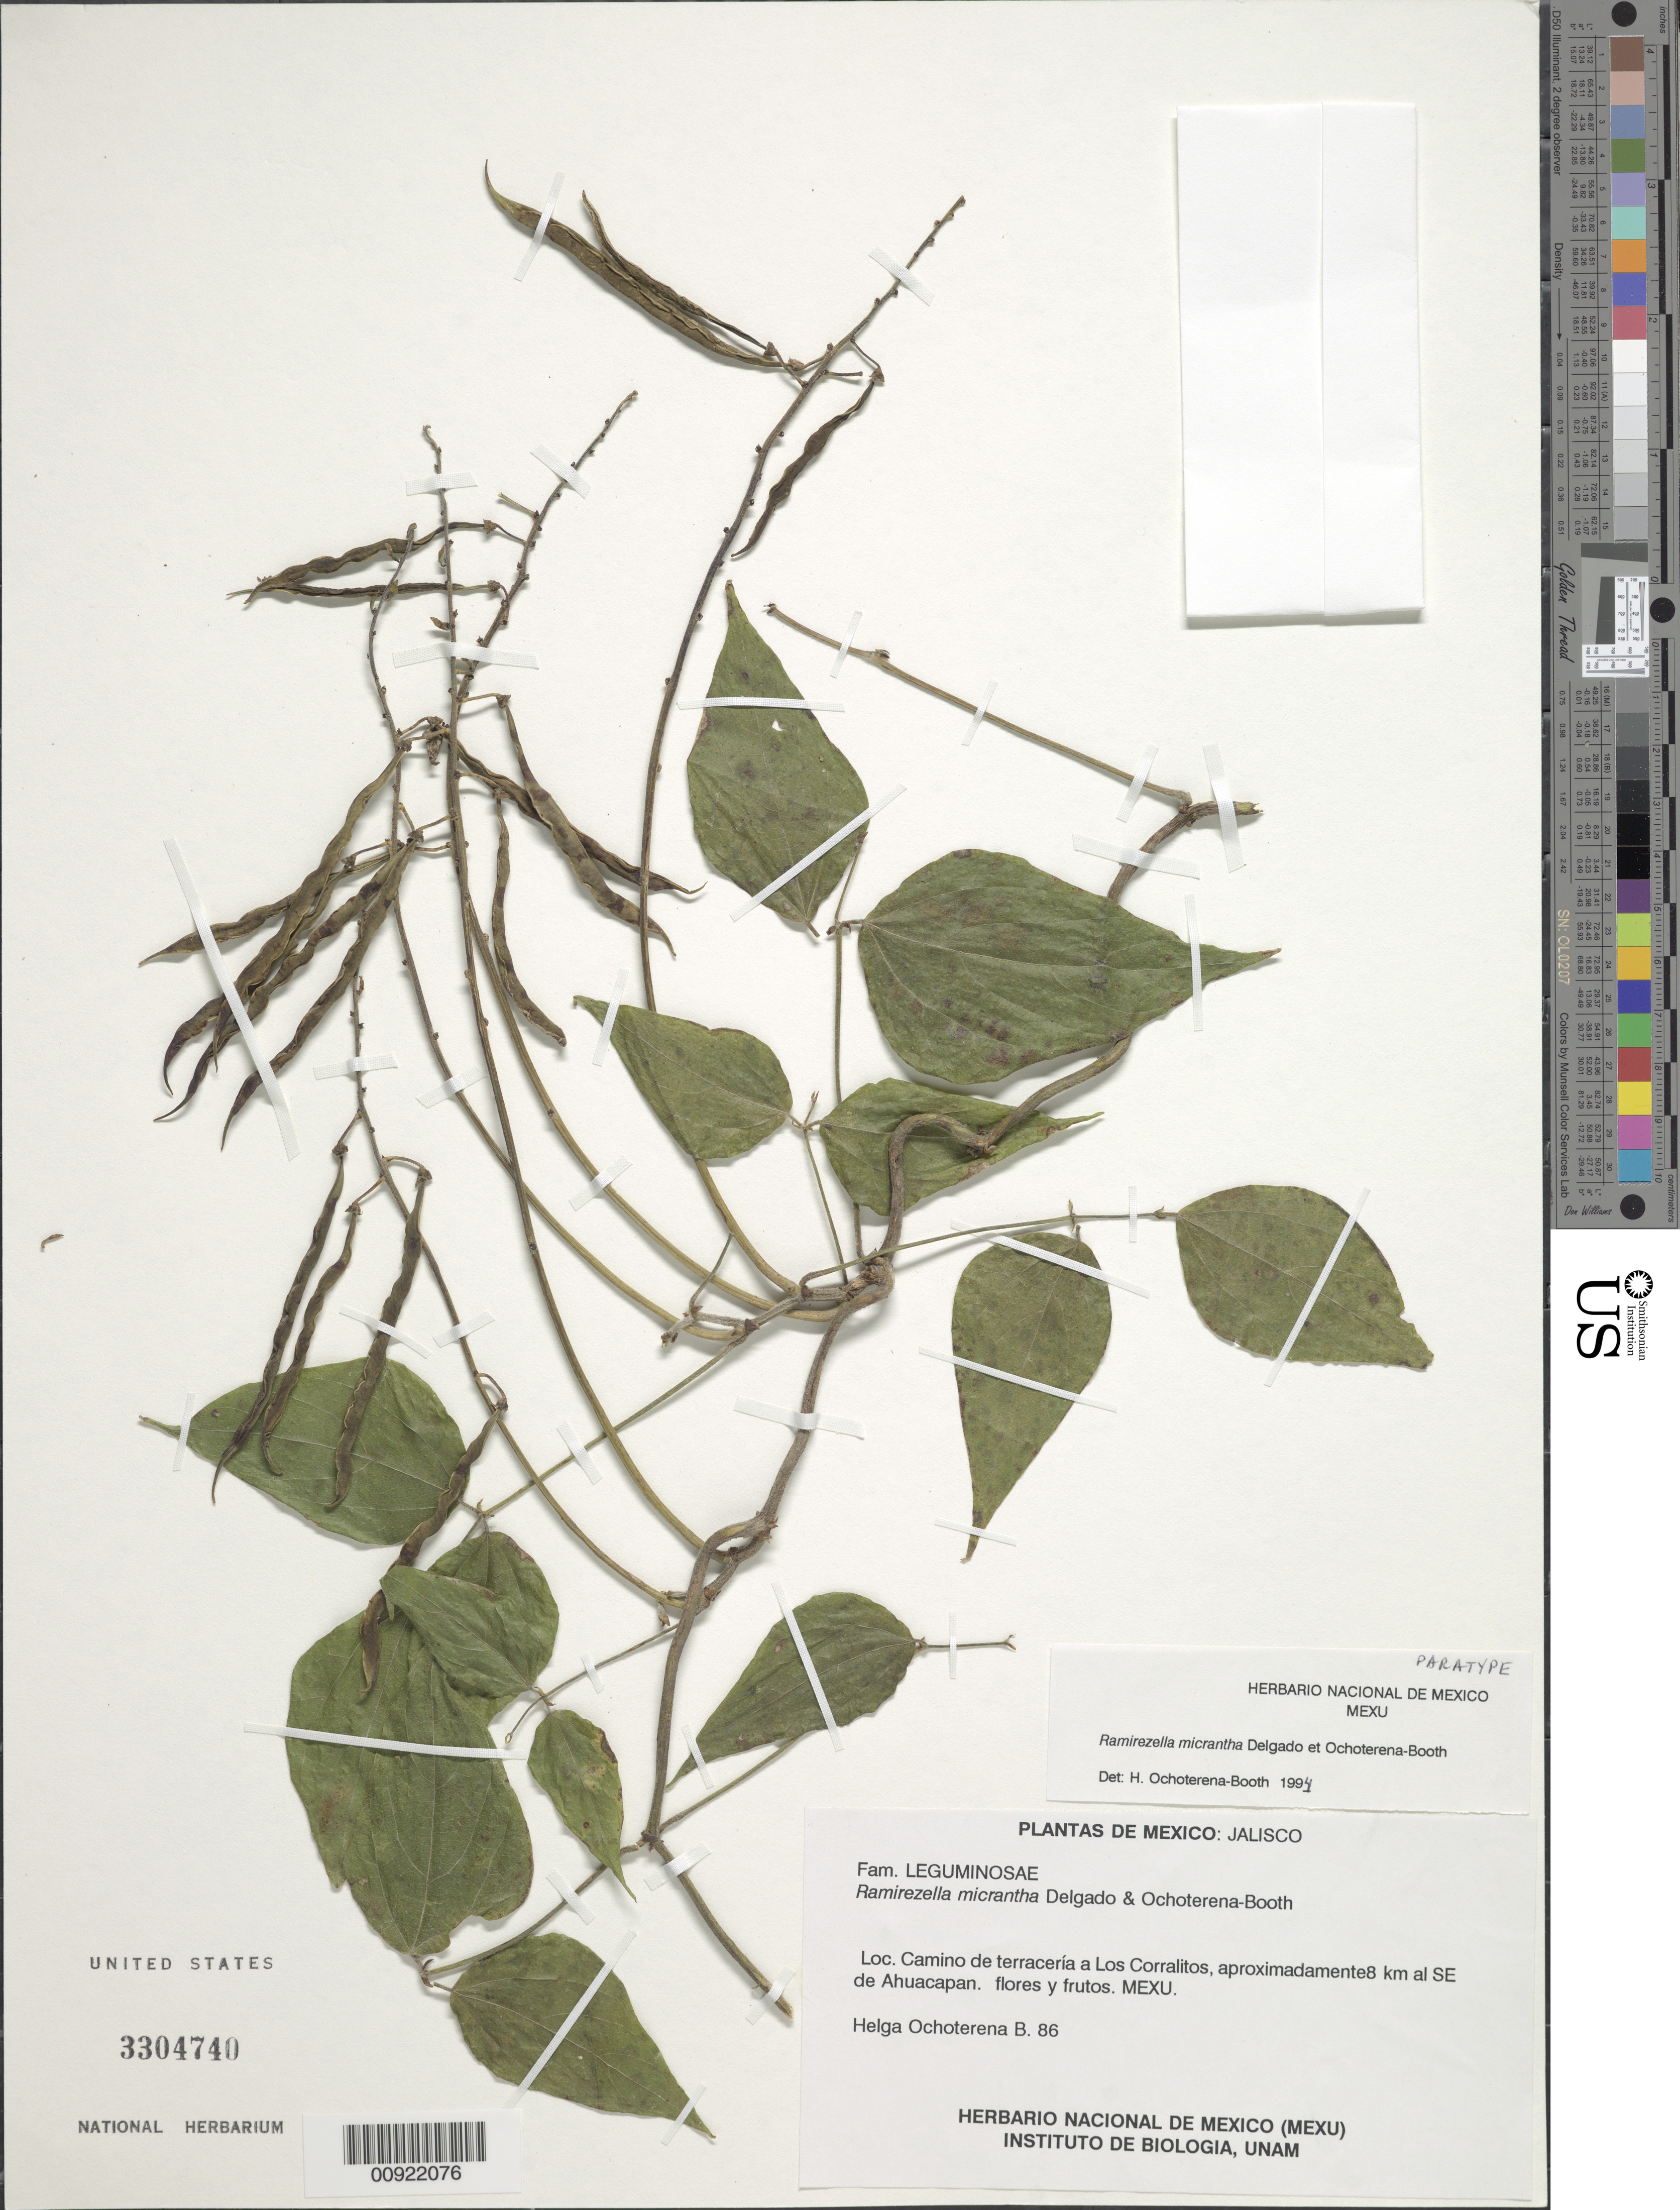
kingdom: Plantae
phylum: Tracheophyta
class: Magnoliopsida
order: Fabales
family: Fabaceae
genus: Ramirezella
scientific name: Ramirezella micrantha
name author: A. Delgado & Ochot.-Booth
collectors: H. Ochoterena-B.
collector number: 86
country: Mexico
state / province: Jalisco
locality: Camino de terracería a Los Corralitos, aproximadamente 8 km. al SE de Ahuacapan.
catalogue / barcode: US 3304740